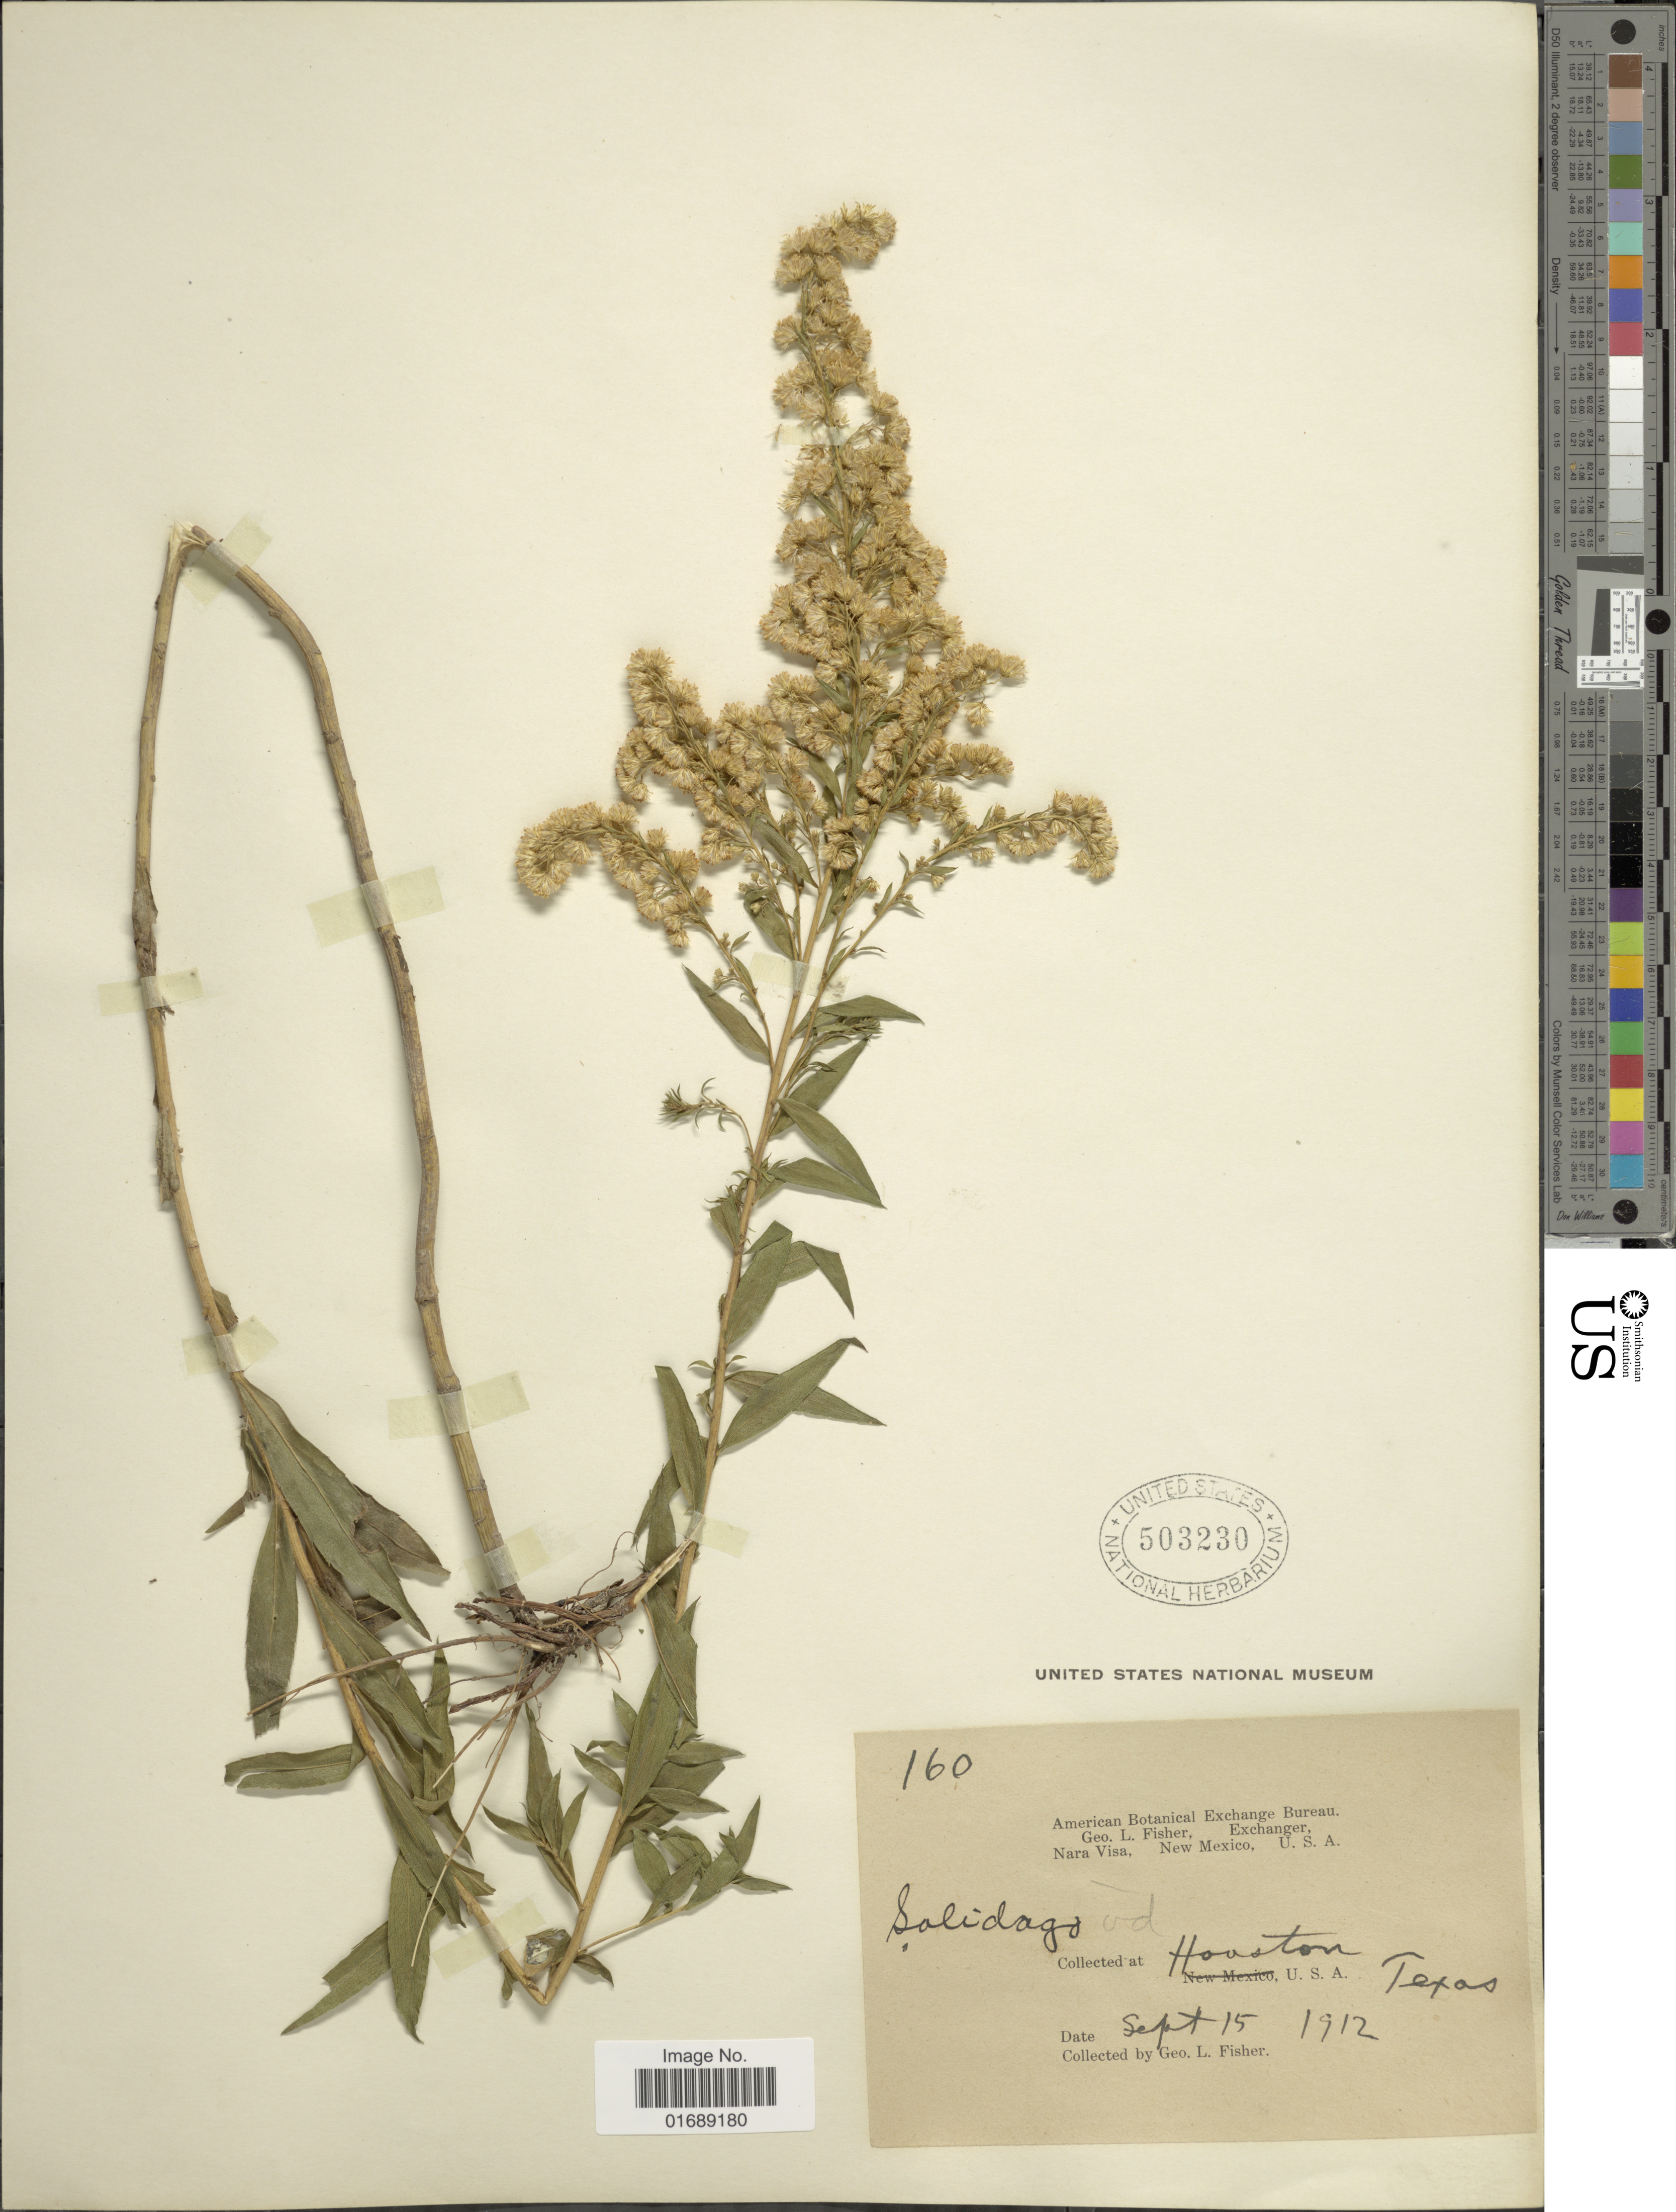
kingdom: Plantae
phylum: Tracheophyta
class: Magnoliopsida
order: Asterales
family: Asteraceae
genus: Solidago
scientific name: Solidago odora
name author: Aiton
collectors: G. L. Fisher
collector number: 160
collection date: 1912-09-15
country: United States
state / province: Texas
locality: Houston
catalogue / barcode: US 503230